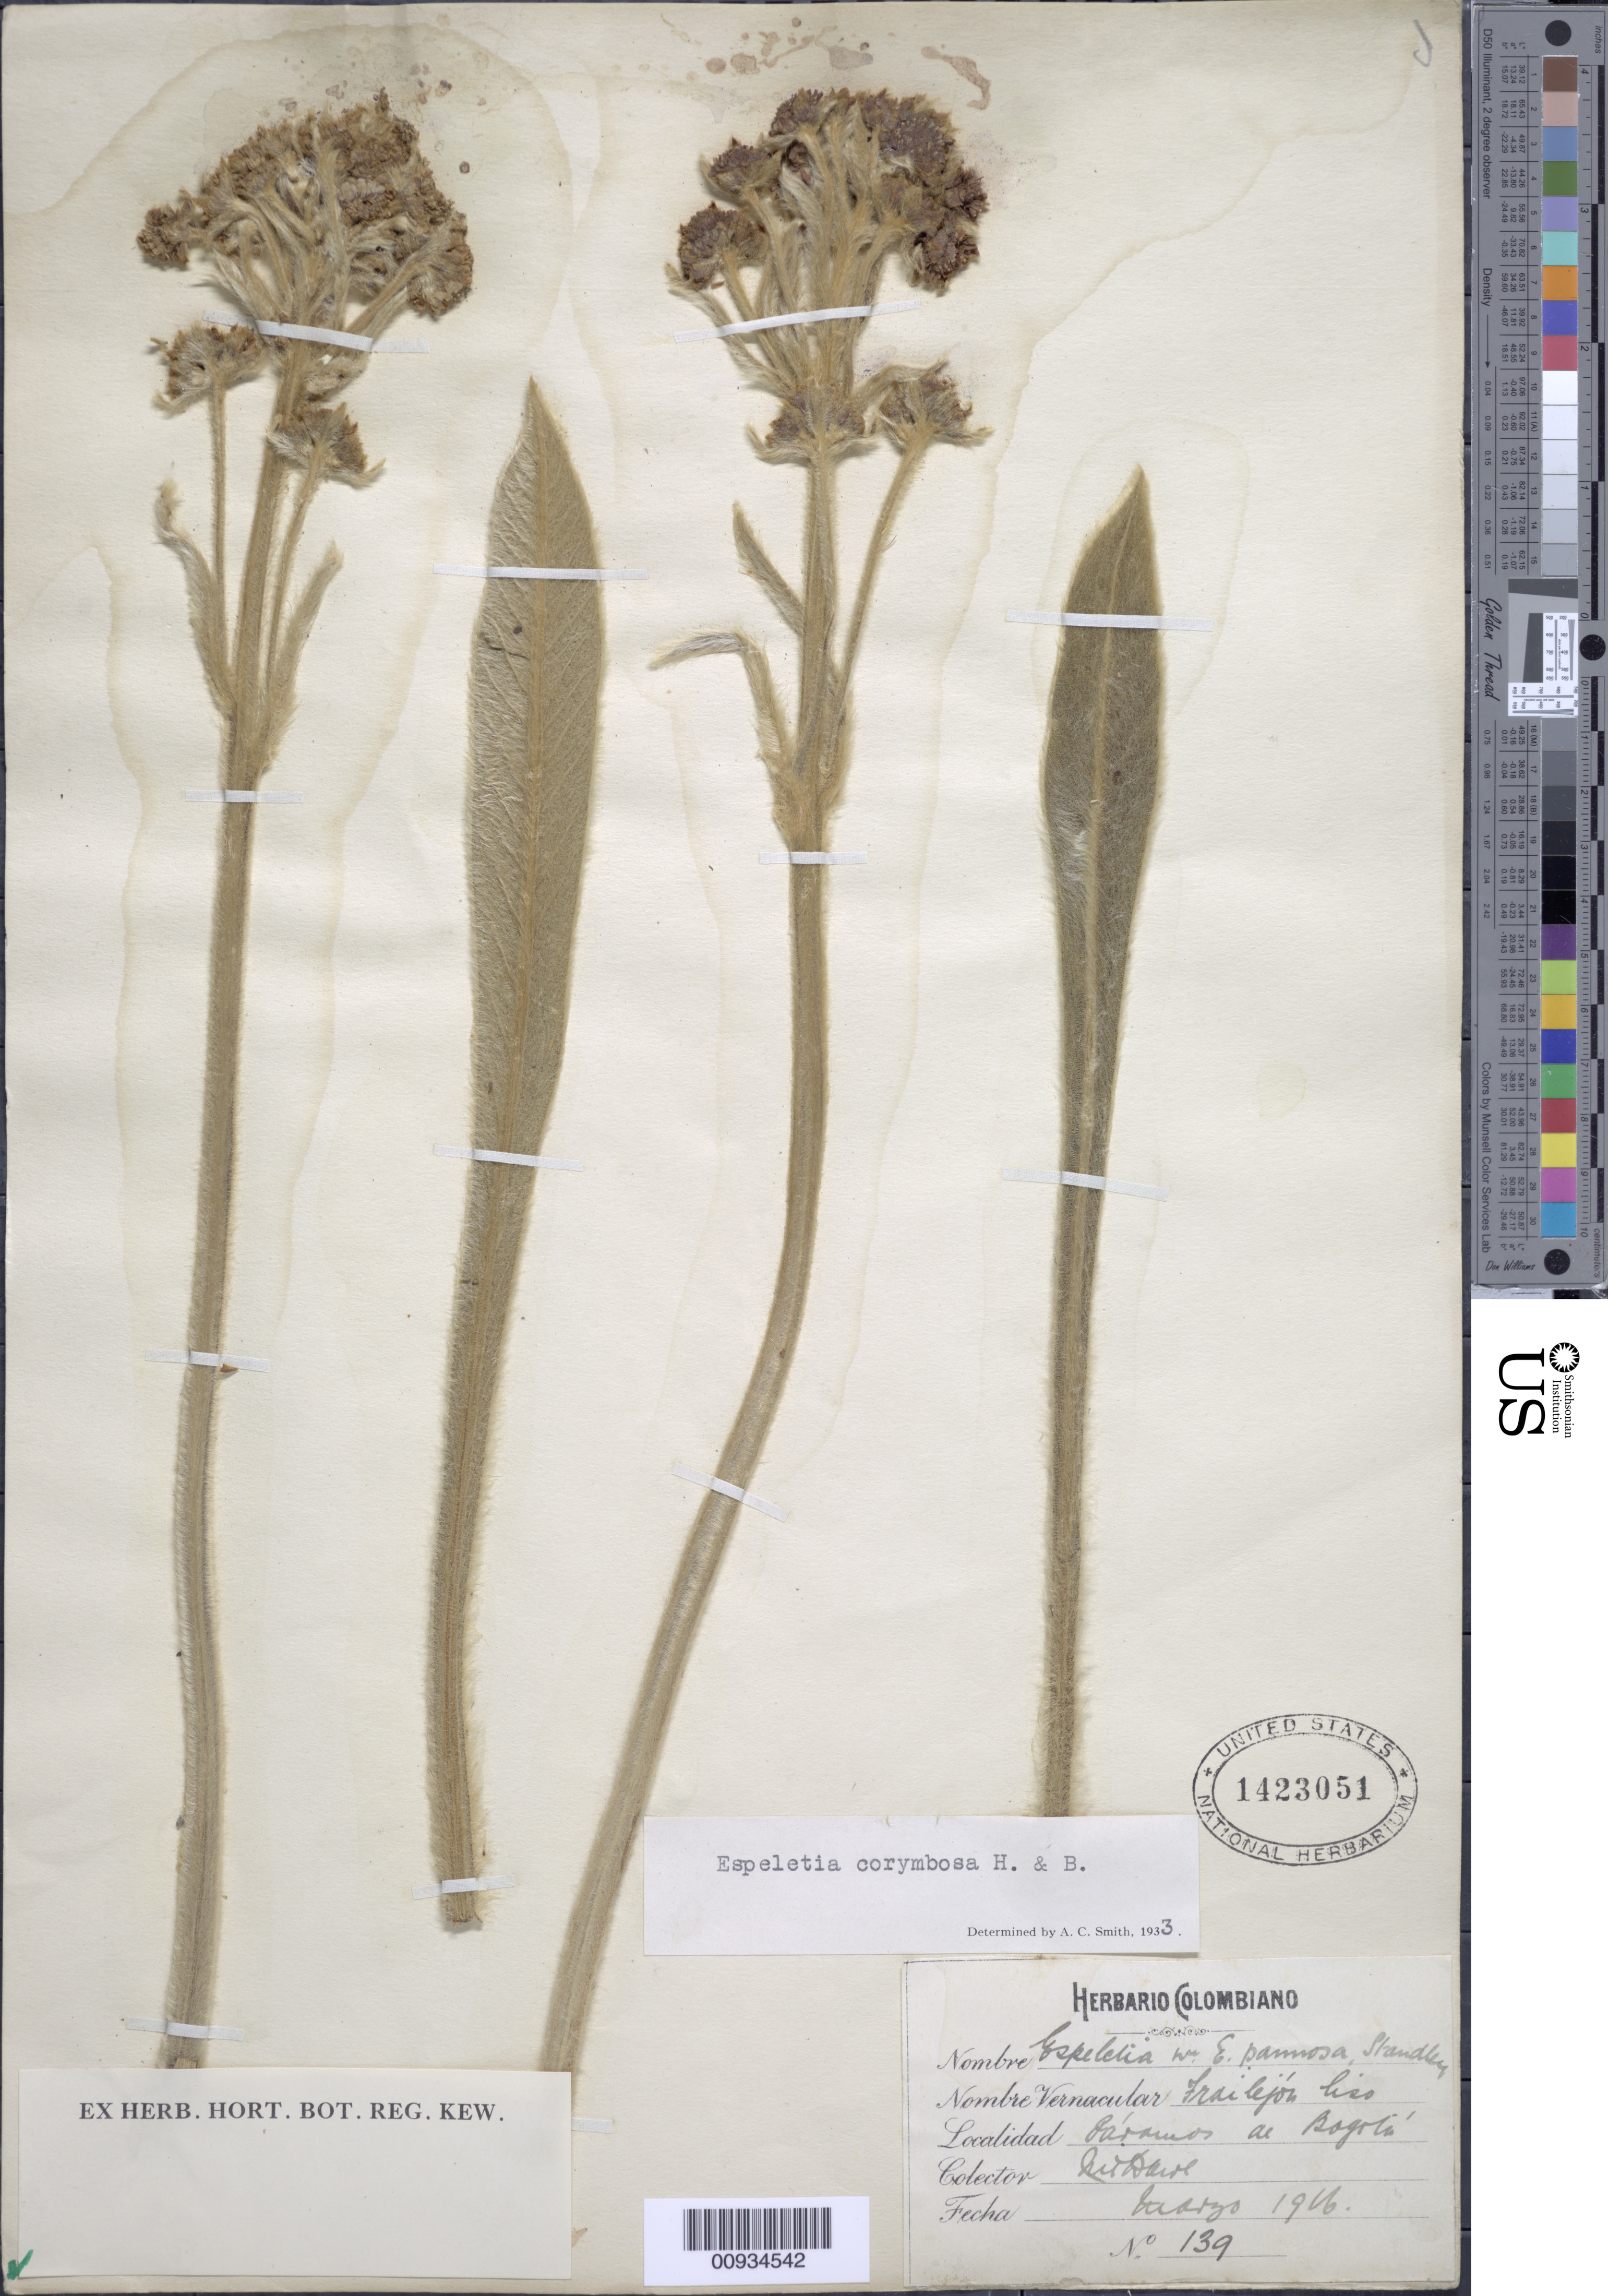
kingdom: Plantae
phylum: Tracheophyta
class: Magnoliopsida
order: Asterales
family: Asteraceae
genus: Espeletiopsis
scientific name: Espeletiopsis corymbosa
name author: (Humb. & Bonpl.) Cuatrec.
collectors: M. T. Dawe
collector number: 139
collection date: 1916-03-01/1916-03-31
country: Colombia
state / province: Cundinamarca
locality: Páramos de Bogotá.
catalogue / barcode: US 1423051